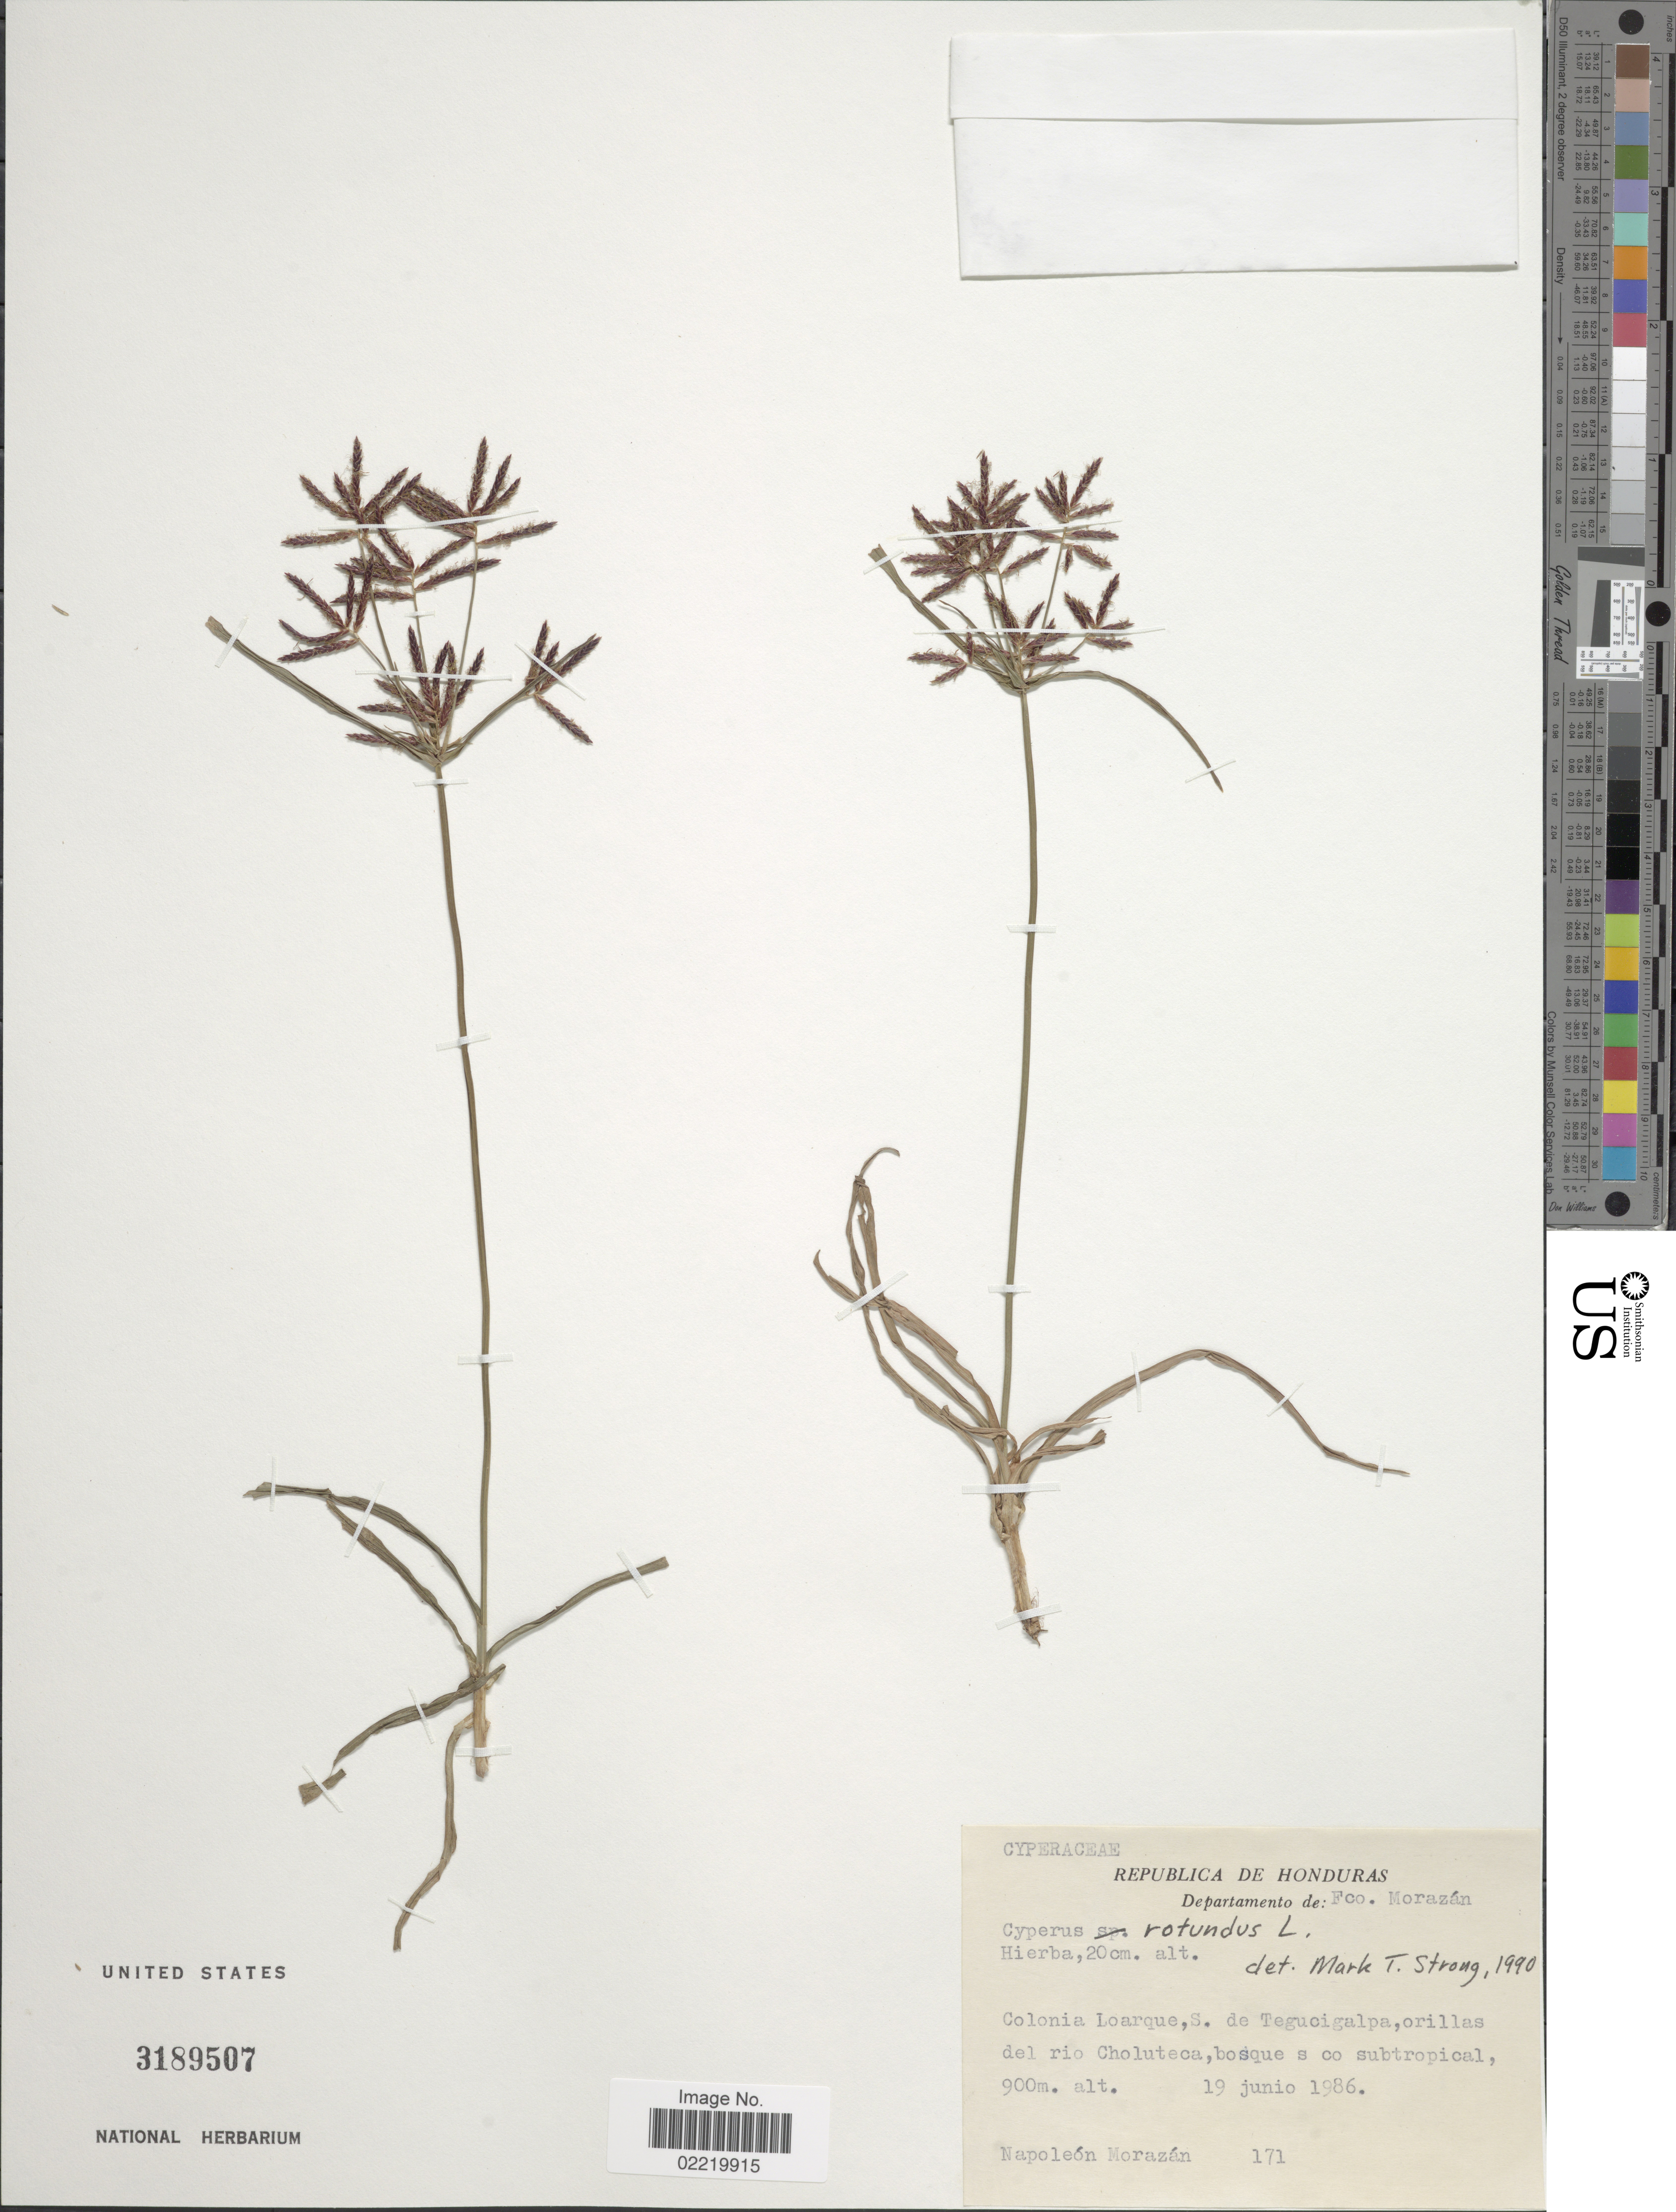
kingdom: Plantae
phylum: Tracheophyta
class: Liliopsida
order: Poales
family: Cyperaceae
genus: Cyperus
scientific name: Cyperus rotundus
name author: L.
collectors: N. Morazan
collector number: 171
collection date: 1986-06-19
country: Honduras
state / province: Fco. Morazán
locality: Colonia Loarque, S. de Tegucigalpa, orillas del rio Choluteca, bosque s co subtropical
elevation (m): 900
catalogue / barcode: US 3189507